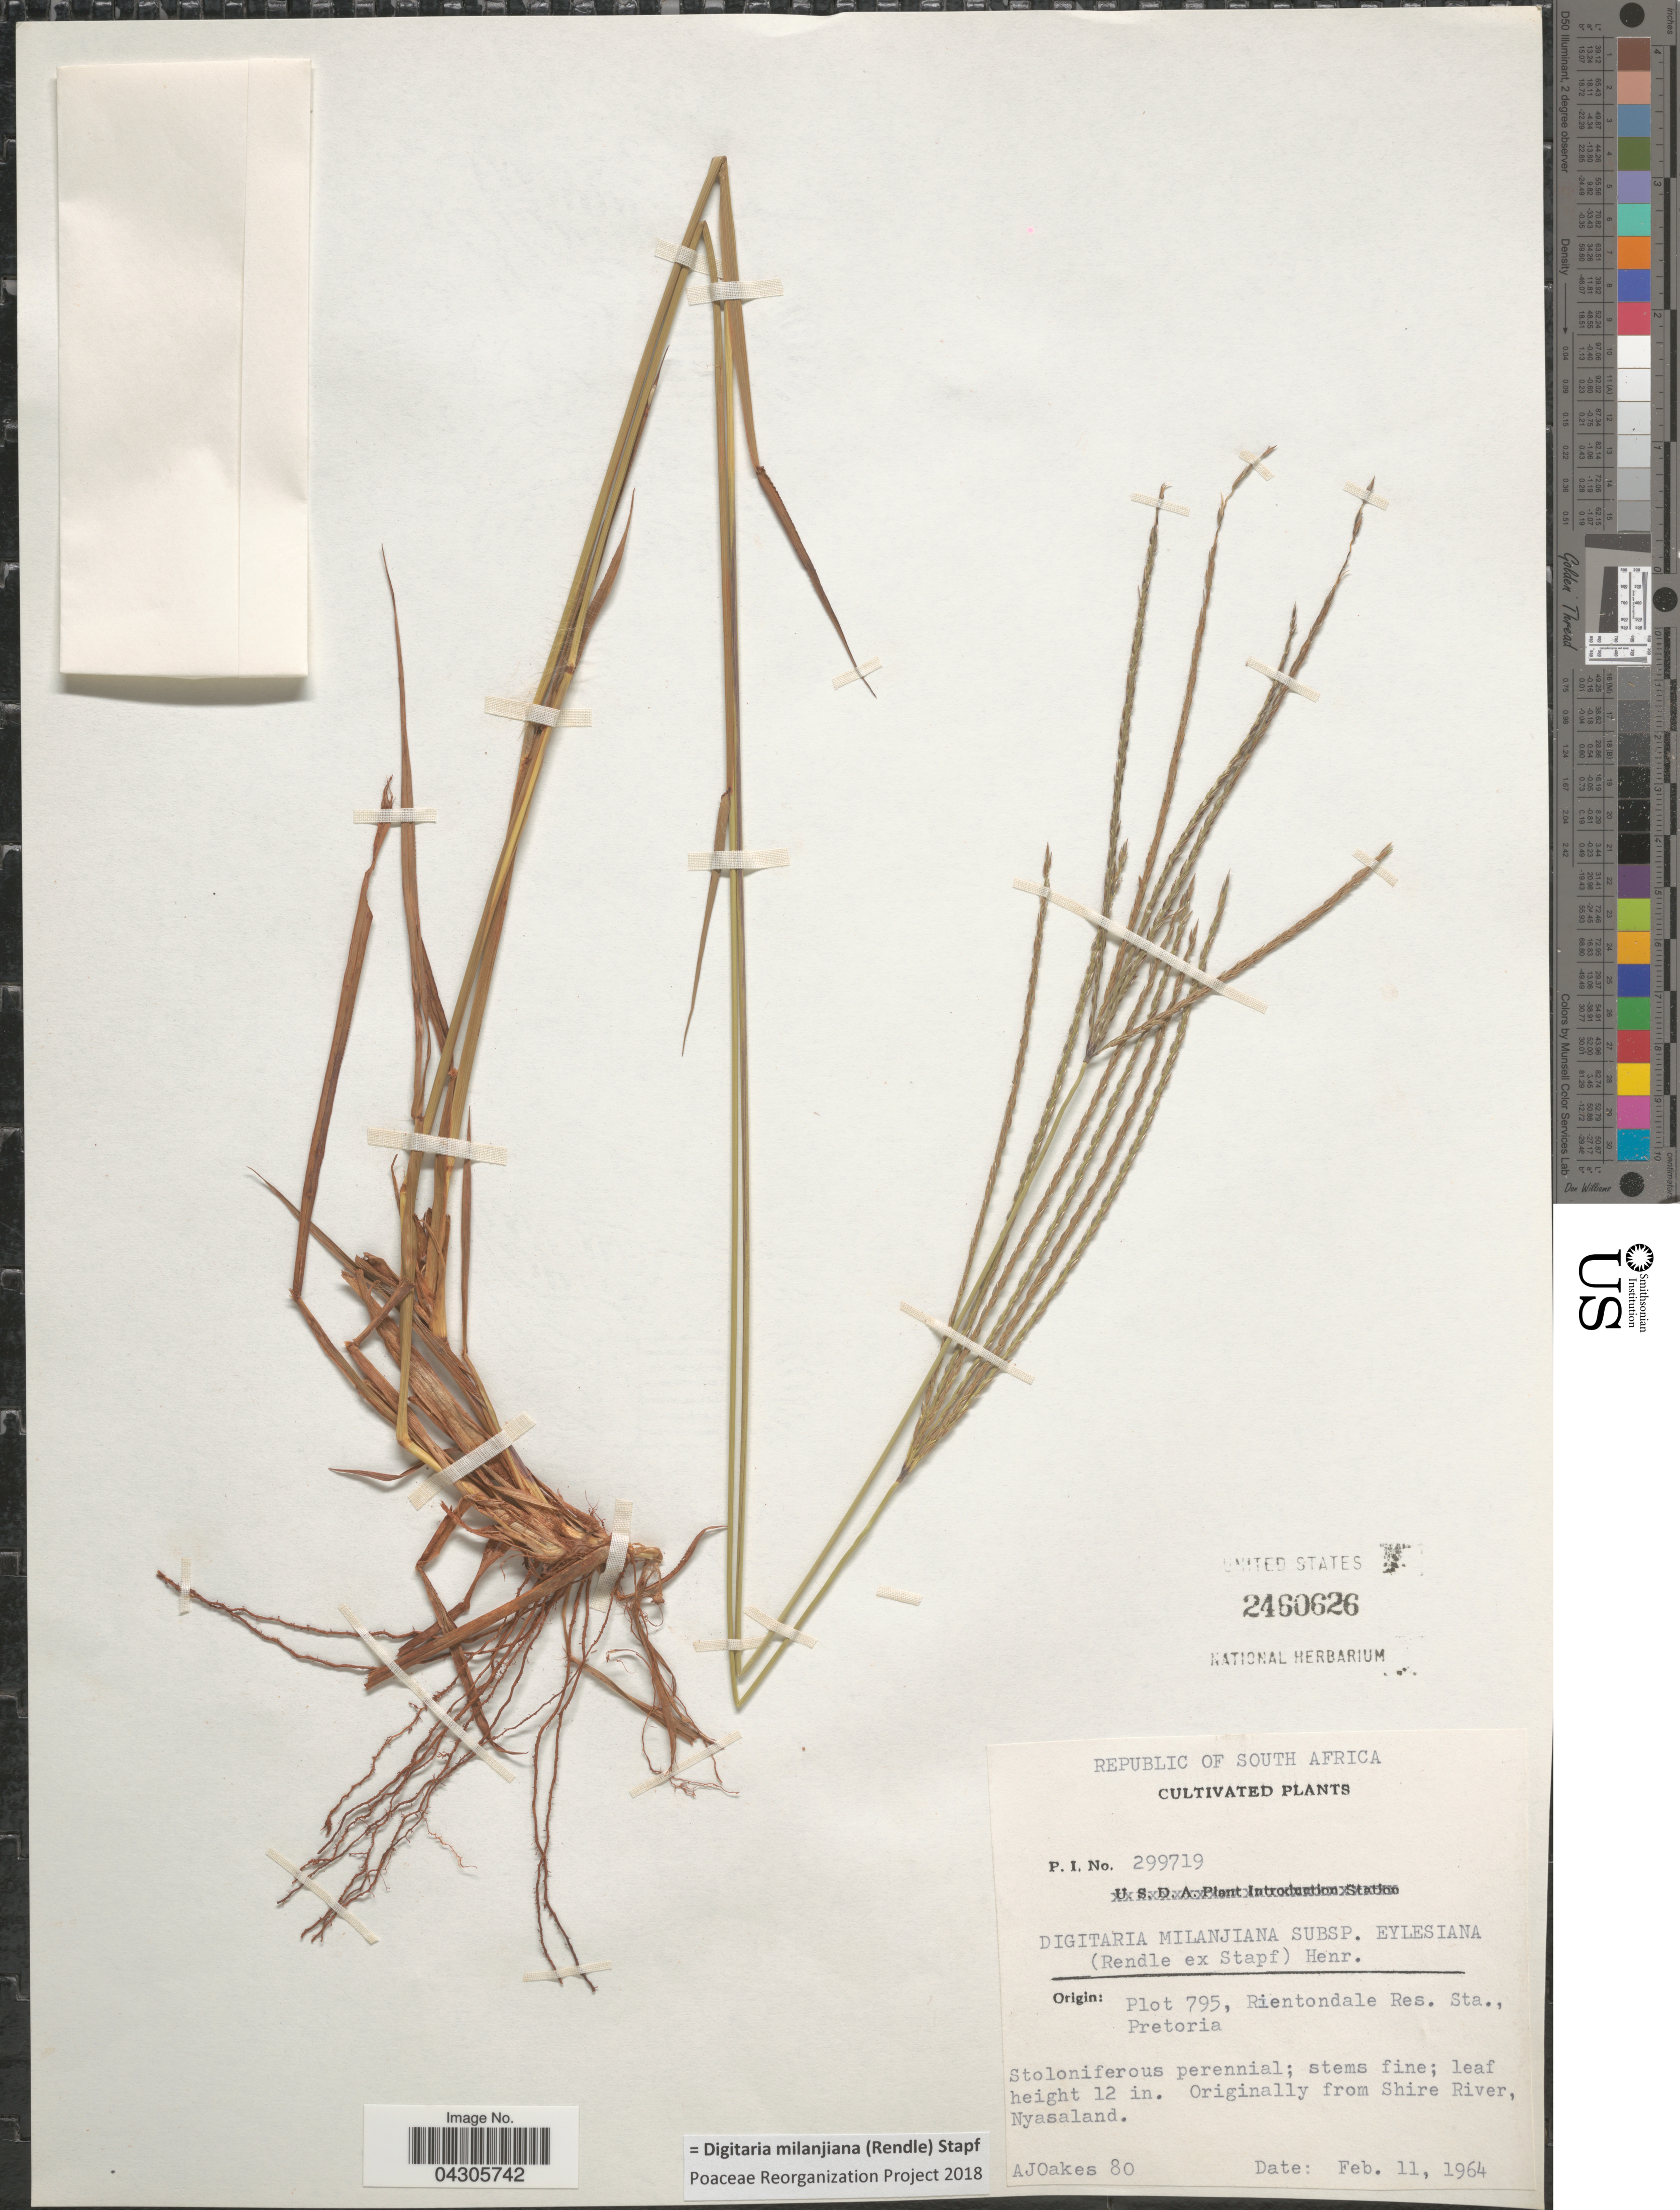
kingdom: Plantae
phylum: Tracheophyta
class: Liliopsida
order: Poales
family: Poaceae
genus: Digitaria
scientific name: Digitaria milanjiana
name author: (Rendle) Stapf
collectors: A. Oakes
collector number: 80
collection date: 1964-02-11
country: South Africa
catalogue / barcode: US 2460626